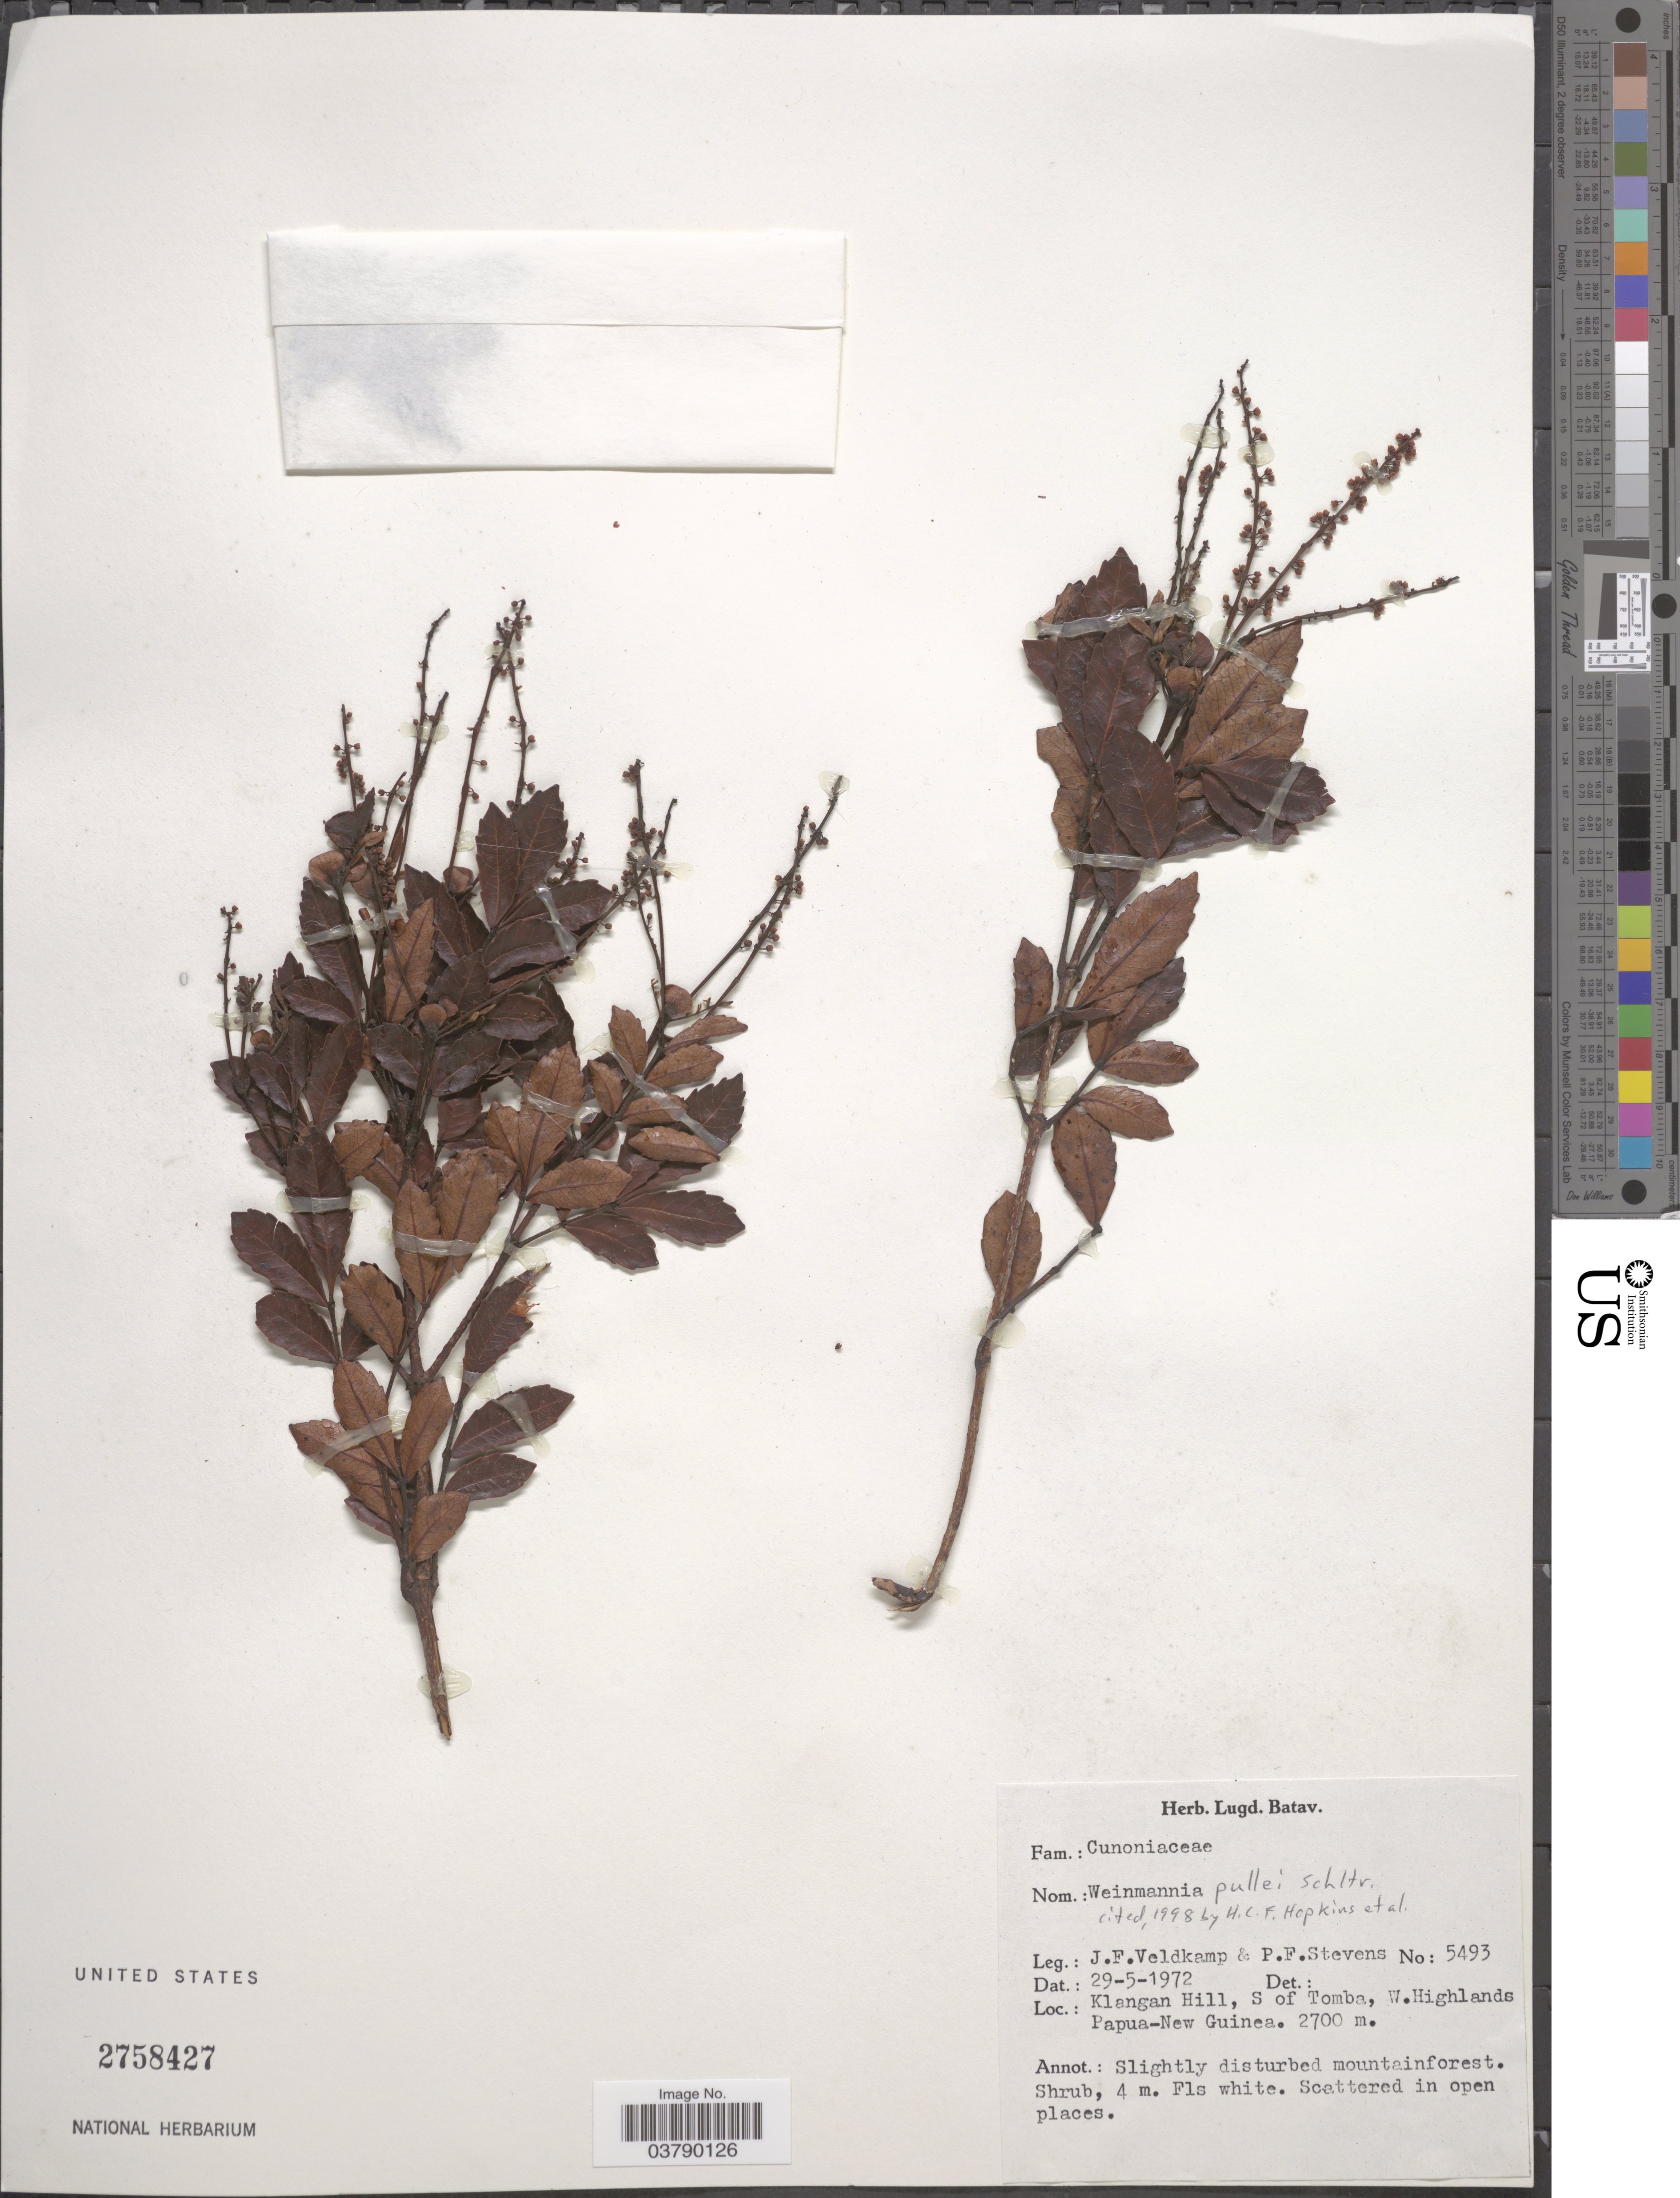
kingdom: Plantae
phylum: Tracheophyta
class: Magnoliopsida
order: Oxalidales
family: Cunoniaceae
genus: Pterophylla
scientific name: Pterophylla pullei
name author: (Schltr.) Pillon & H.C. Hopkins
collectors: J. F. Veldkamp & P. F. Stevens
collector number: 5493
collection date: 1972-05-29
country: Papua New Guinea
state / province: Western Highlands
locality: Klangan Hill, S of Tomba.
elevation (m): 2700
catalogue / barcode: US 2758427